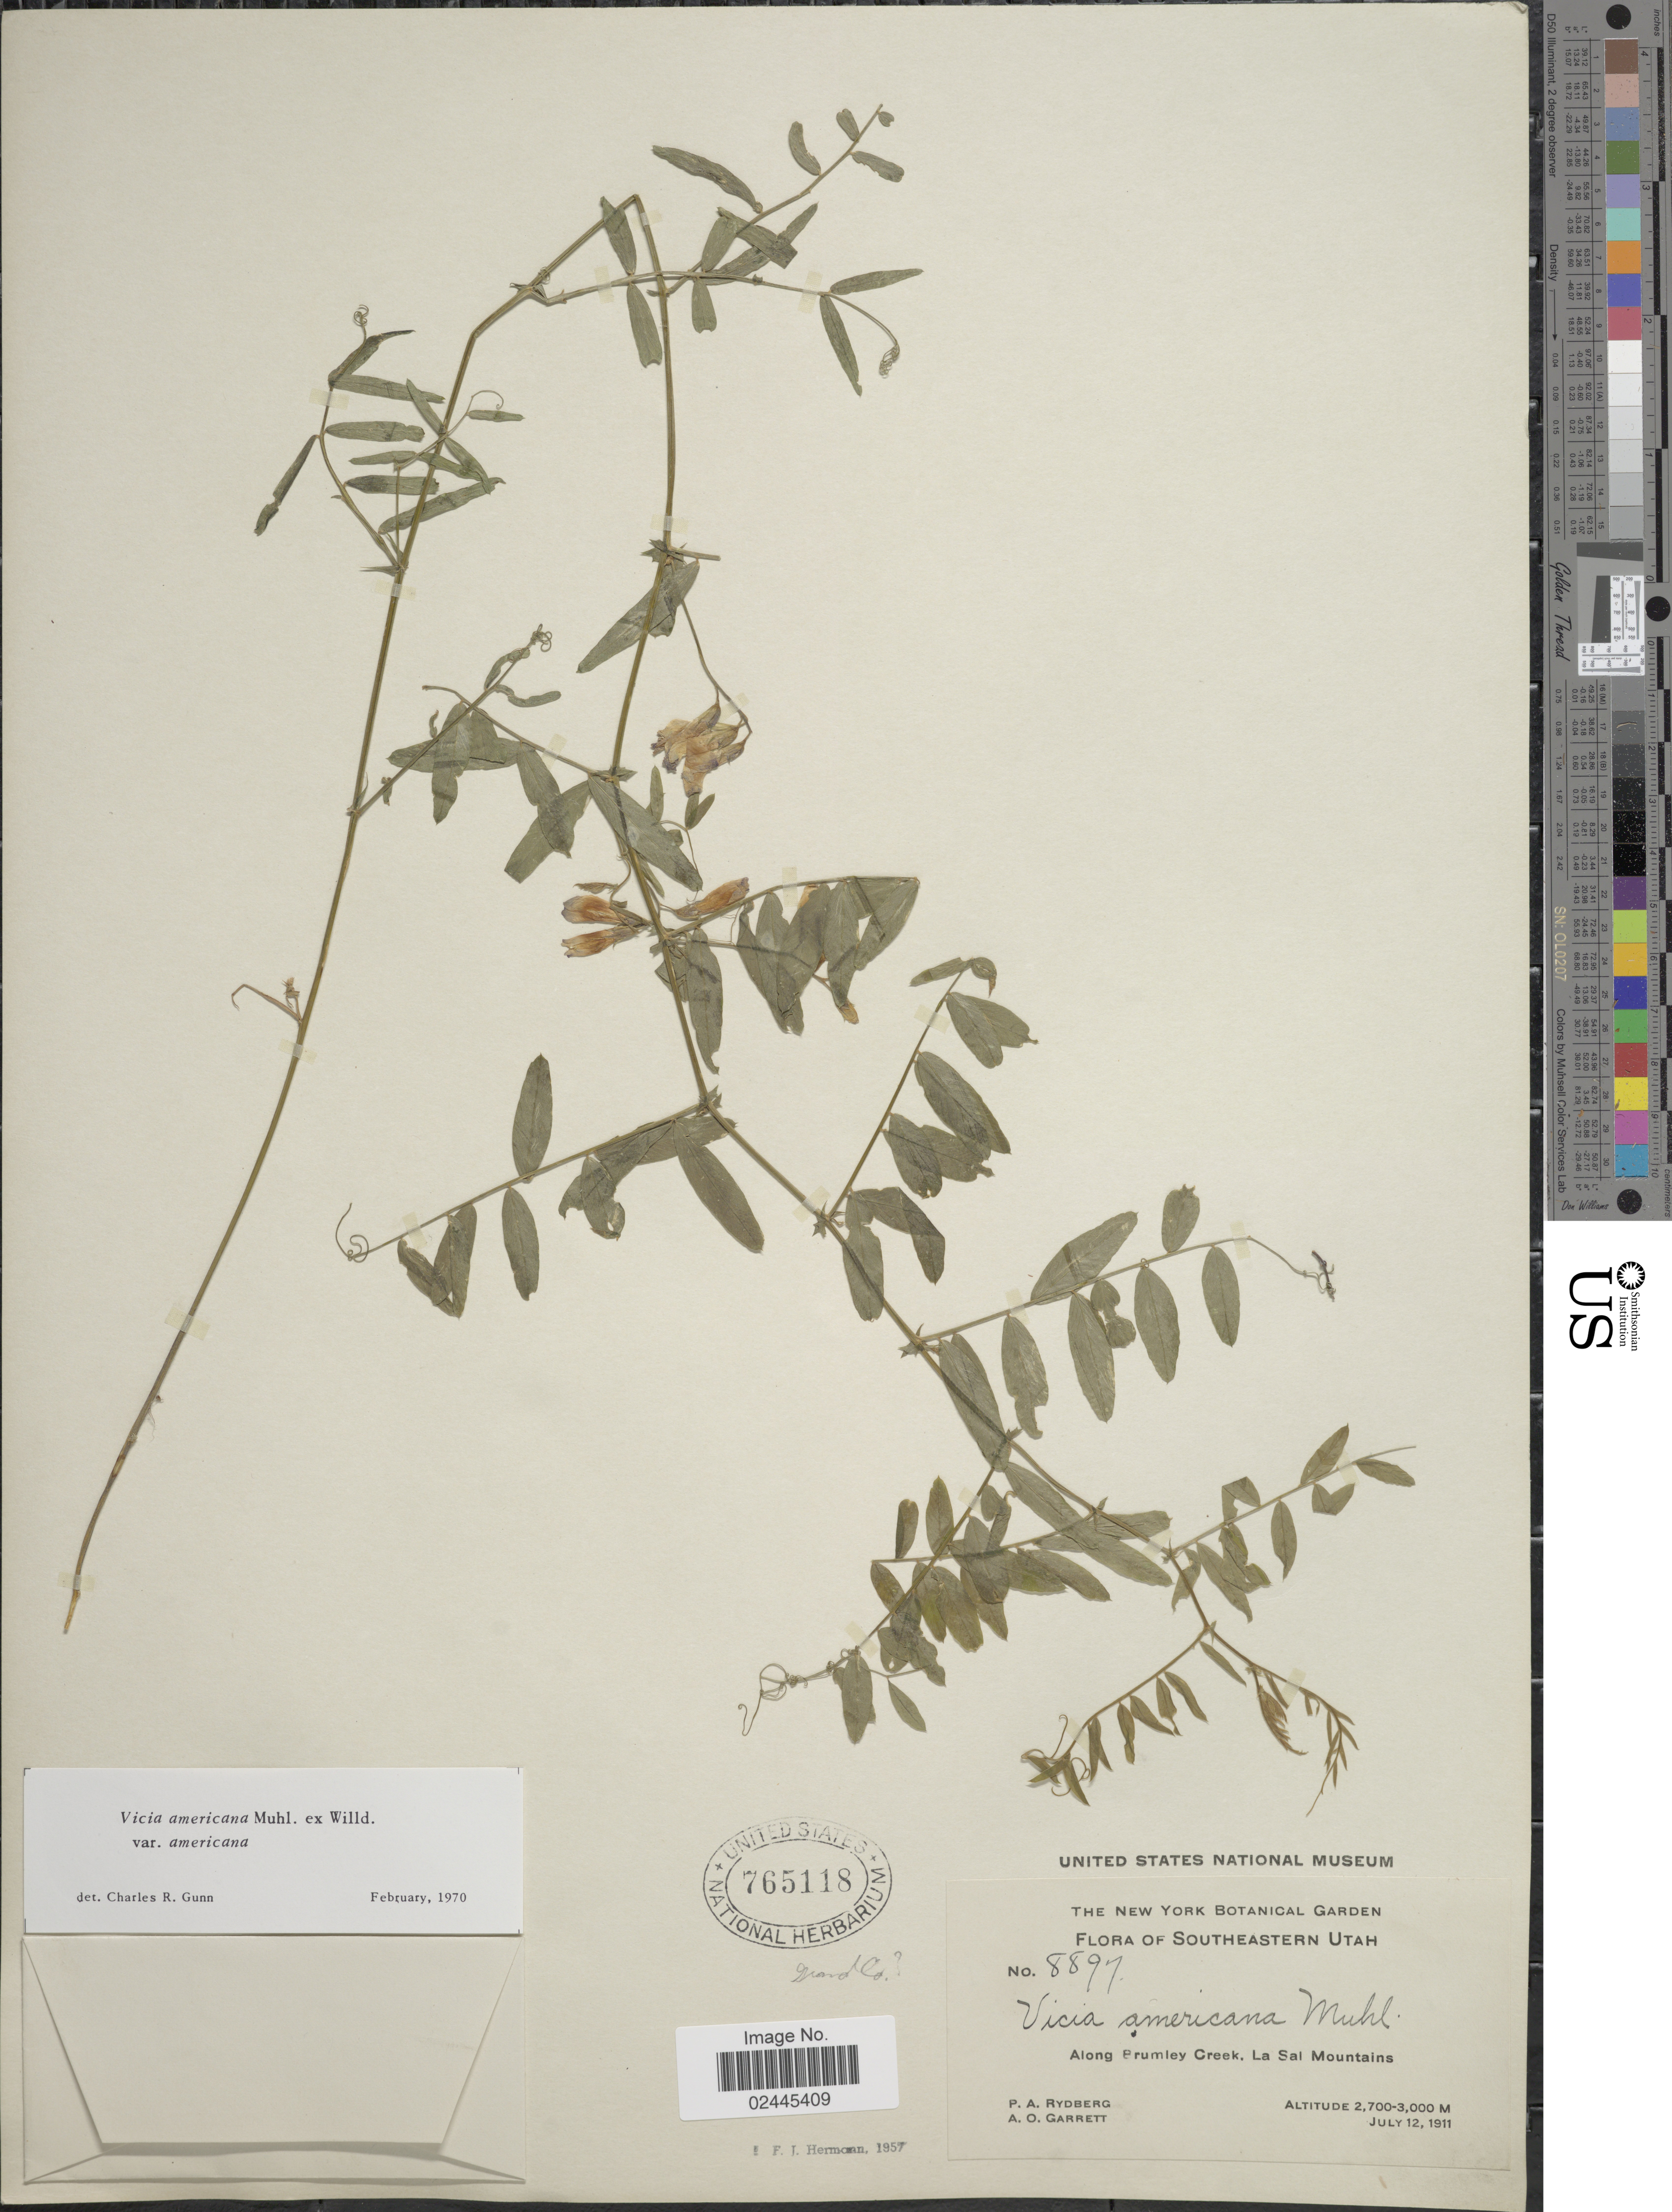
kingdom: Plantae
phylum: Tracheophyta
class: Magnoliopsida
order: Fabales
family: Fabaceae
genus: Vicia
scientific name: Vicia americana var. americana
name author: Muhl. ex Willd.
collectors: P. A. Rydberg & A. O. Garrett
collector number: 8897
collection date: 1911-07-12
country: United States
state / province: Utah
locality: Southeastern Utah. Along Brumley Creek, La Sal Mountains. Grand Co.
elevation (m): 2700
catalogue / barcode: US 765118